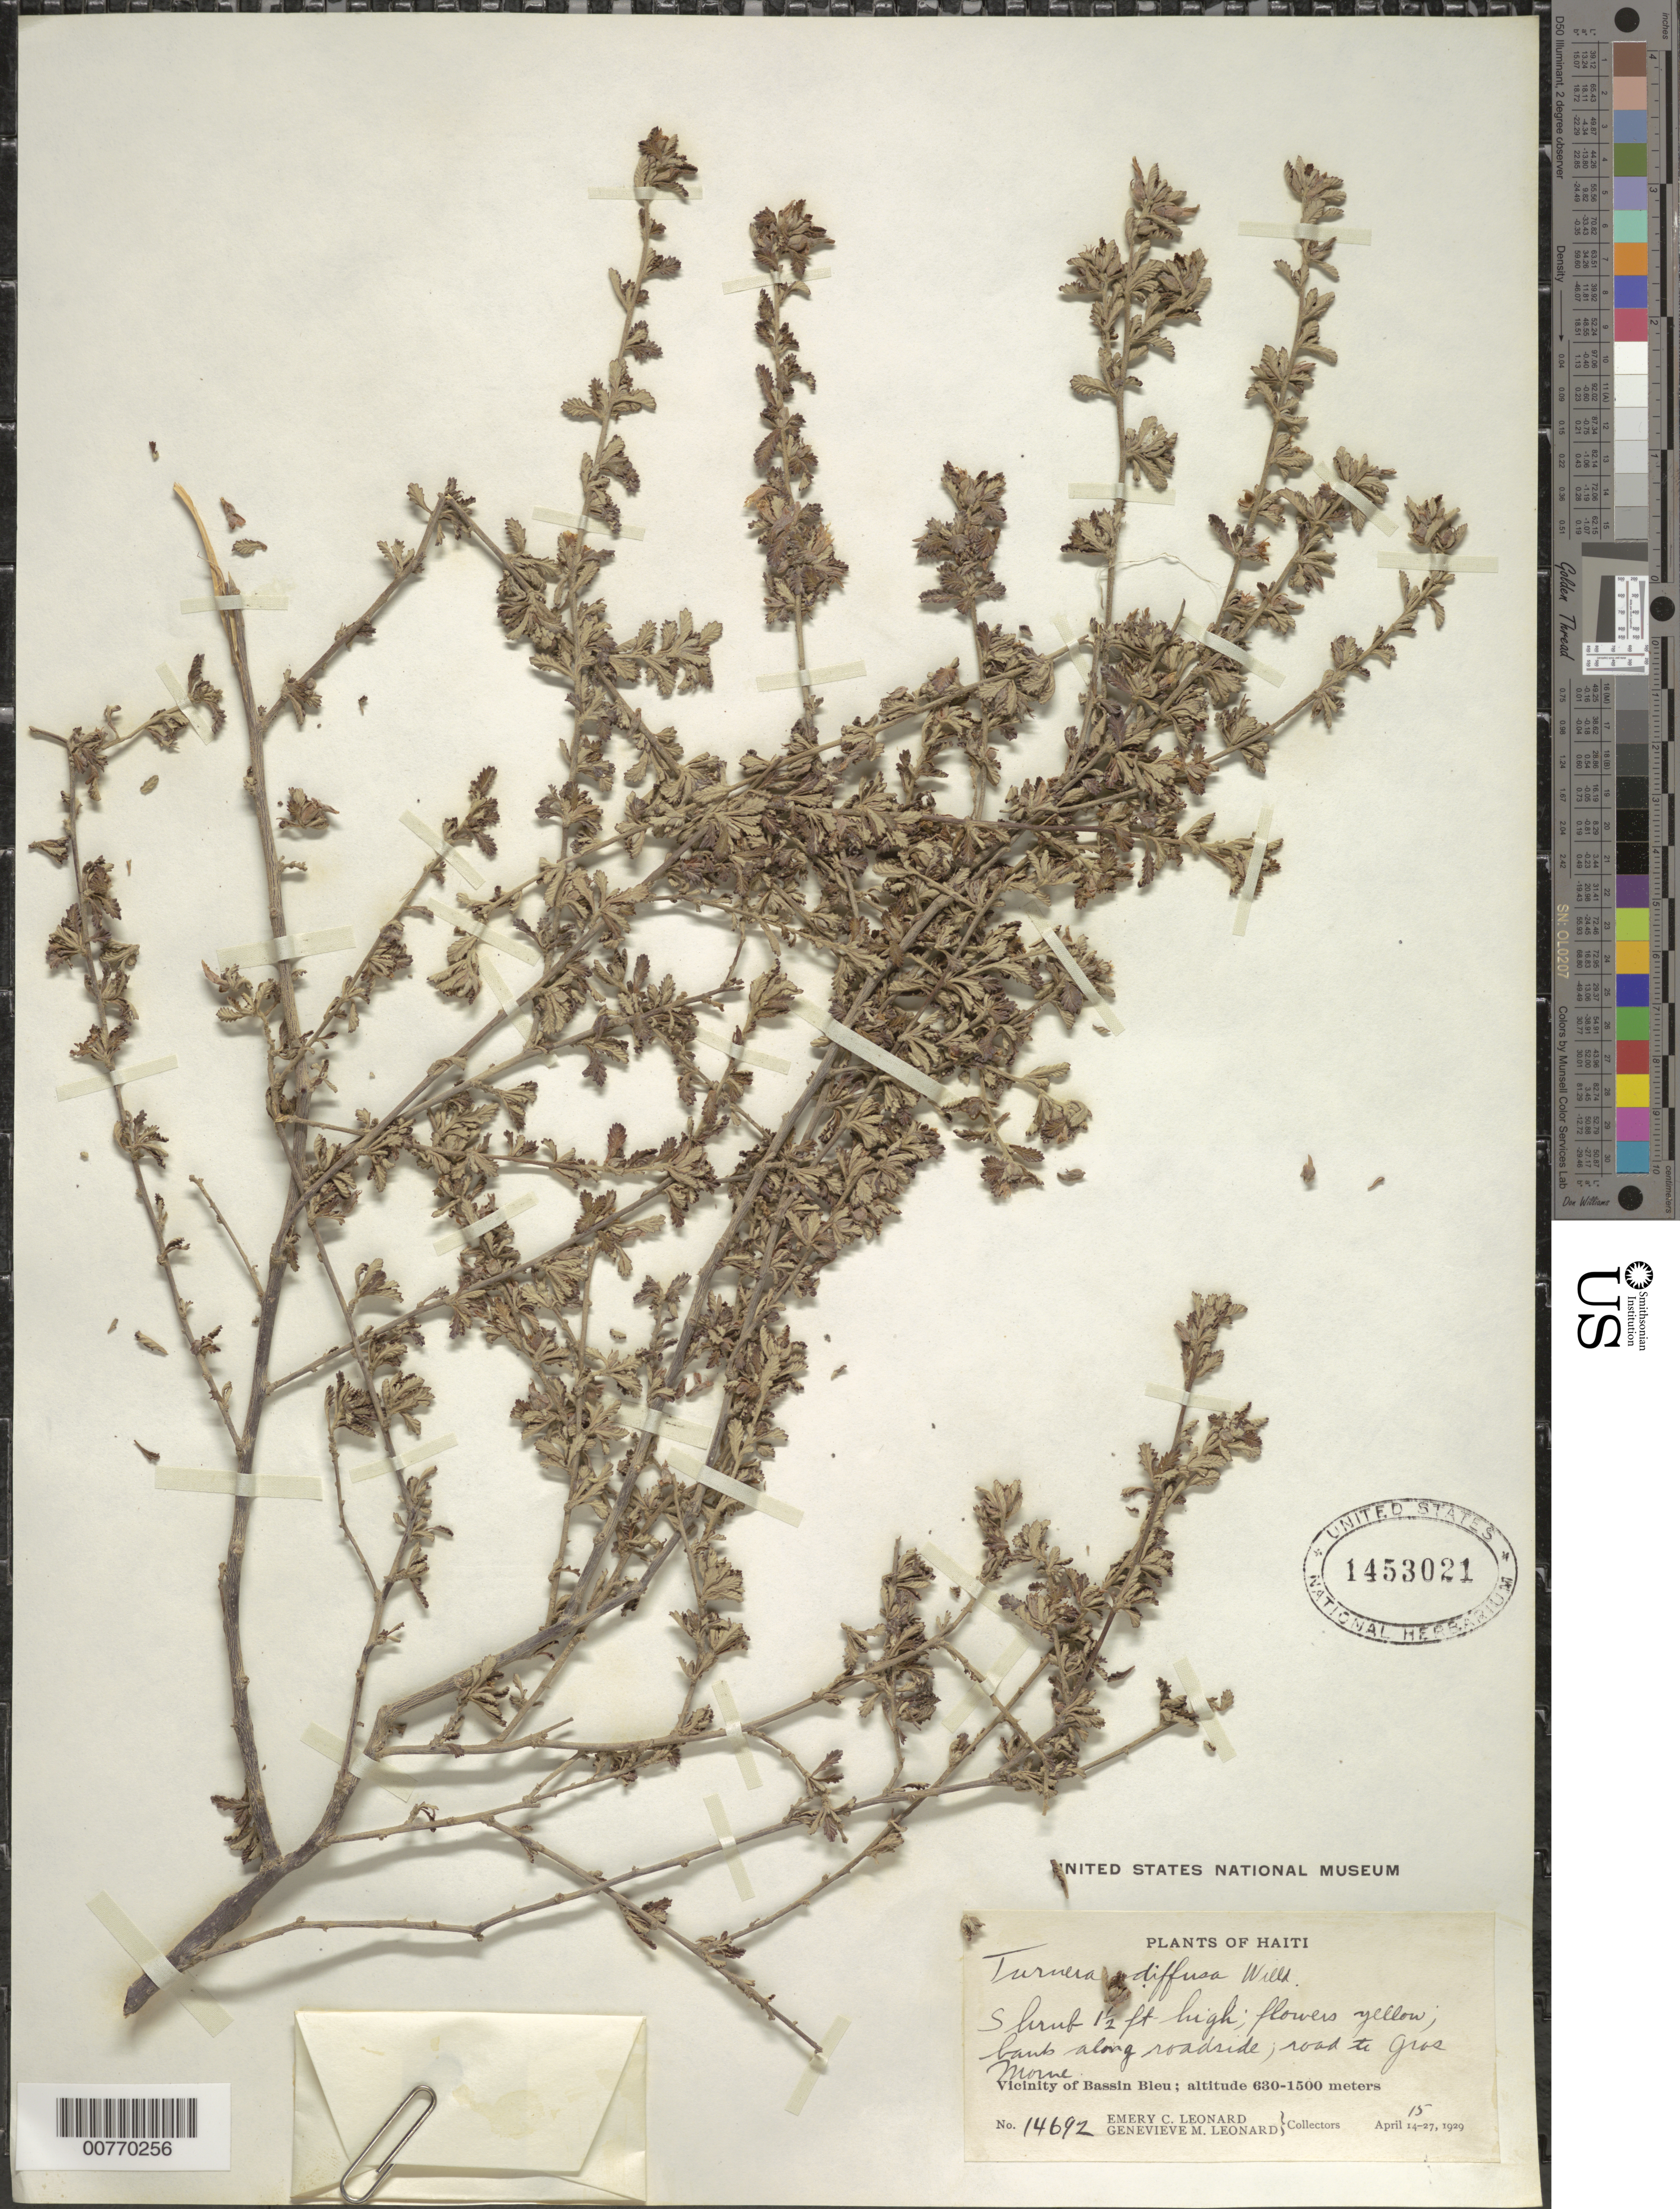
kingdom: Plantae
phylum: Tracheophyta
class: Magnoliopsida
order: Malpighiales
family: Turneraceae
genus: Turnera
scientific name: Turnera diffusa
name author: Willd. ex Schult.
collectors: E. C. Leonard & G. M. Leonard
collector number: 14692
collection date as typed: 15 Apr 1929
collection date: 1929-04-15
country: Haiti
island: Hispaniola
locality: Vicinity of Bassin Bleu, road to Gros Morme.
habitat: Bank along roadside.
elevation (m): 630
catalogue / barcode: US 1453021